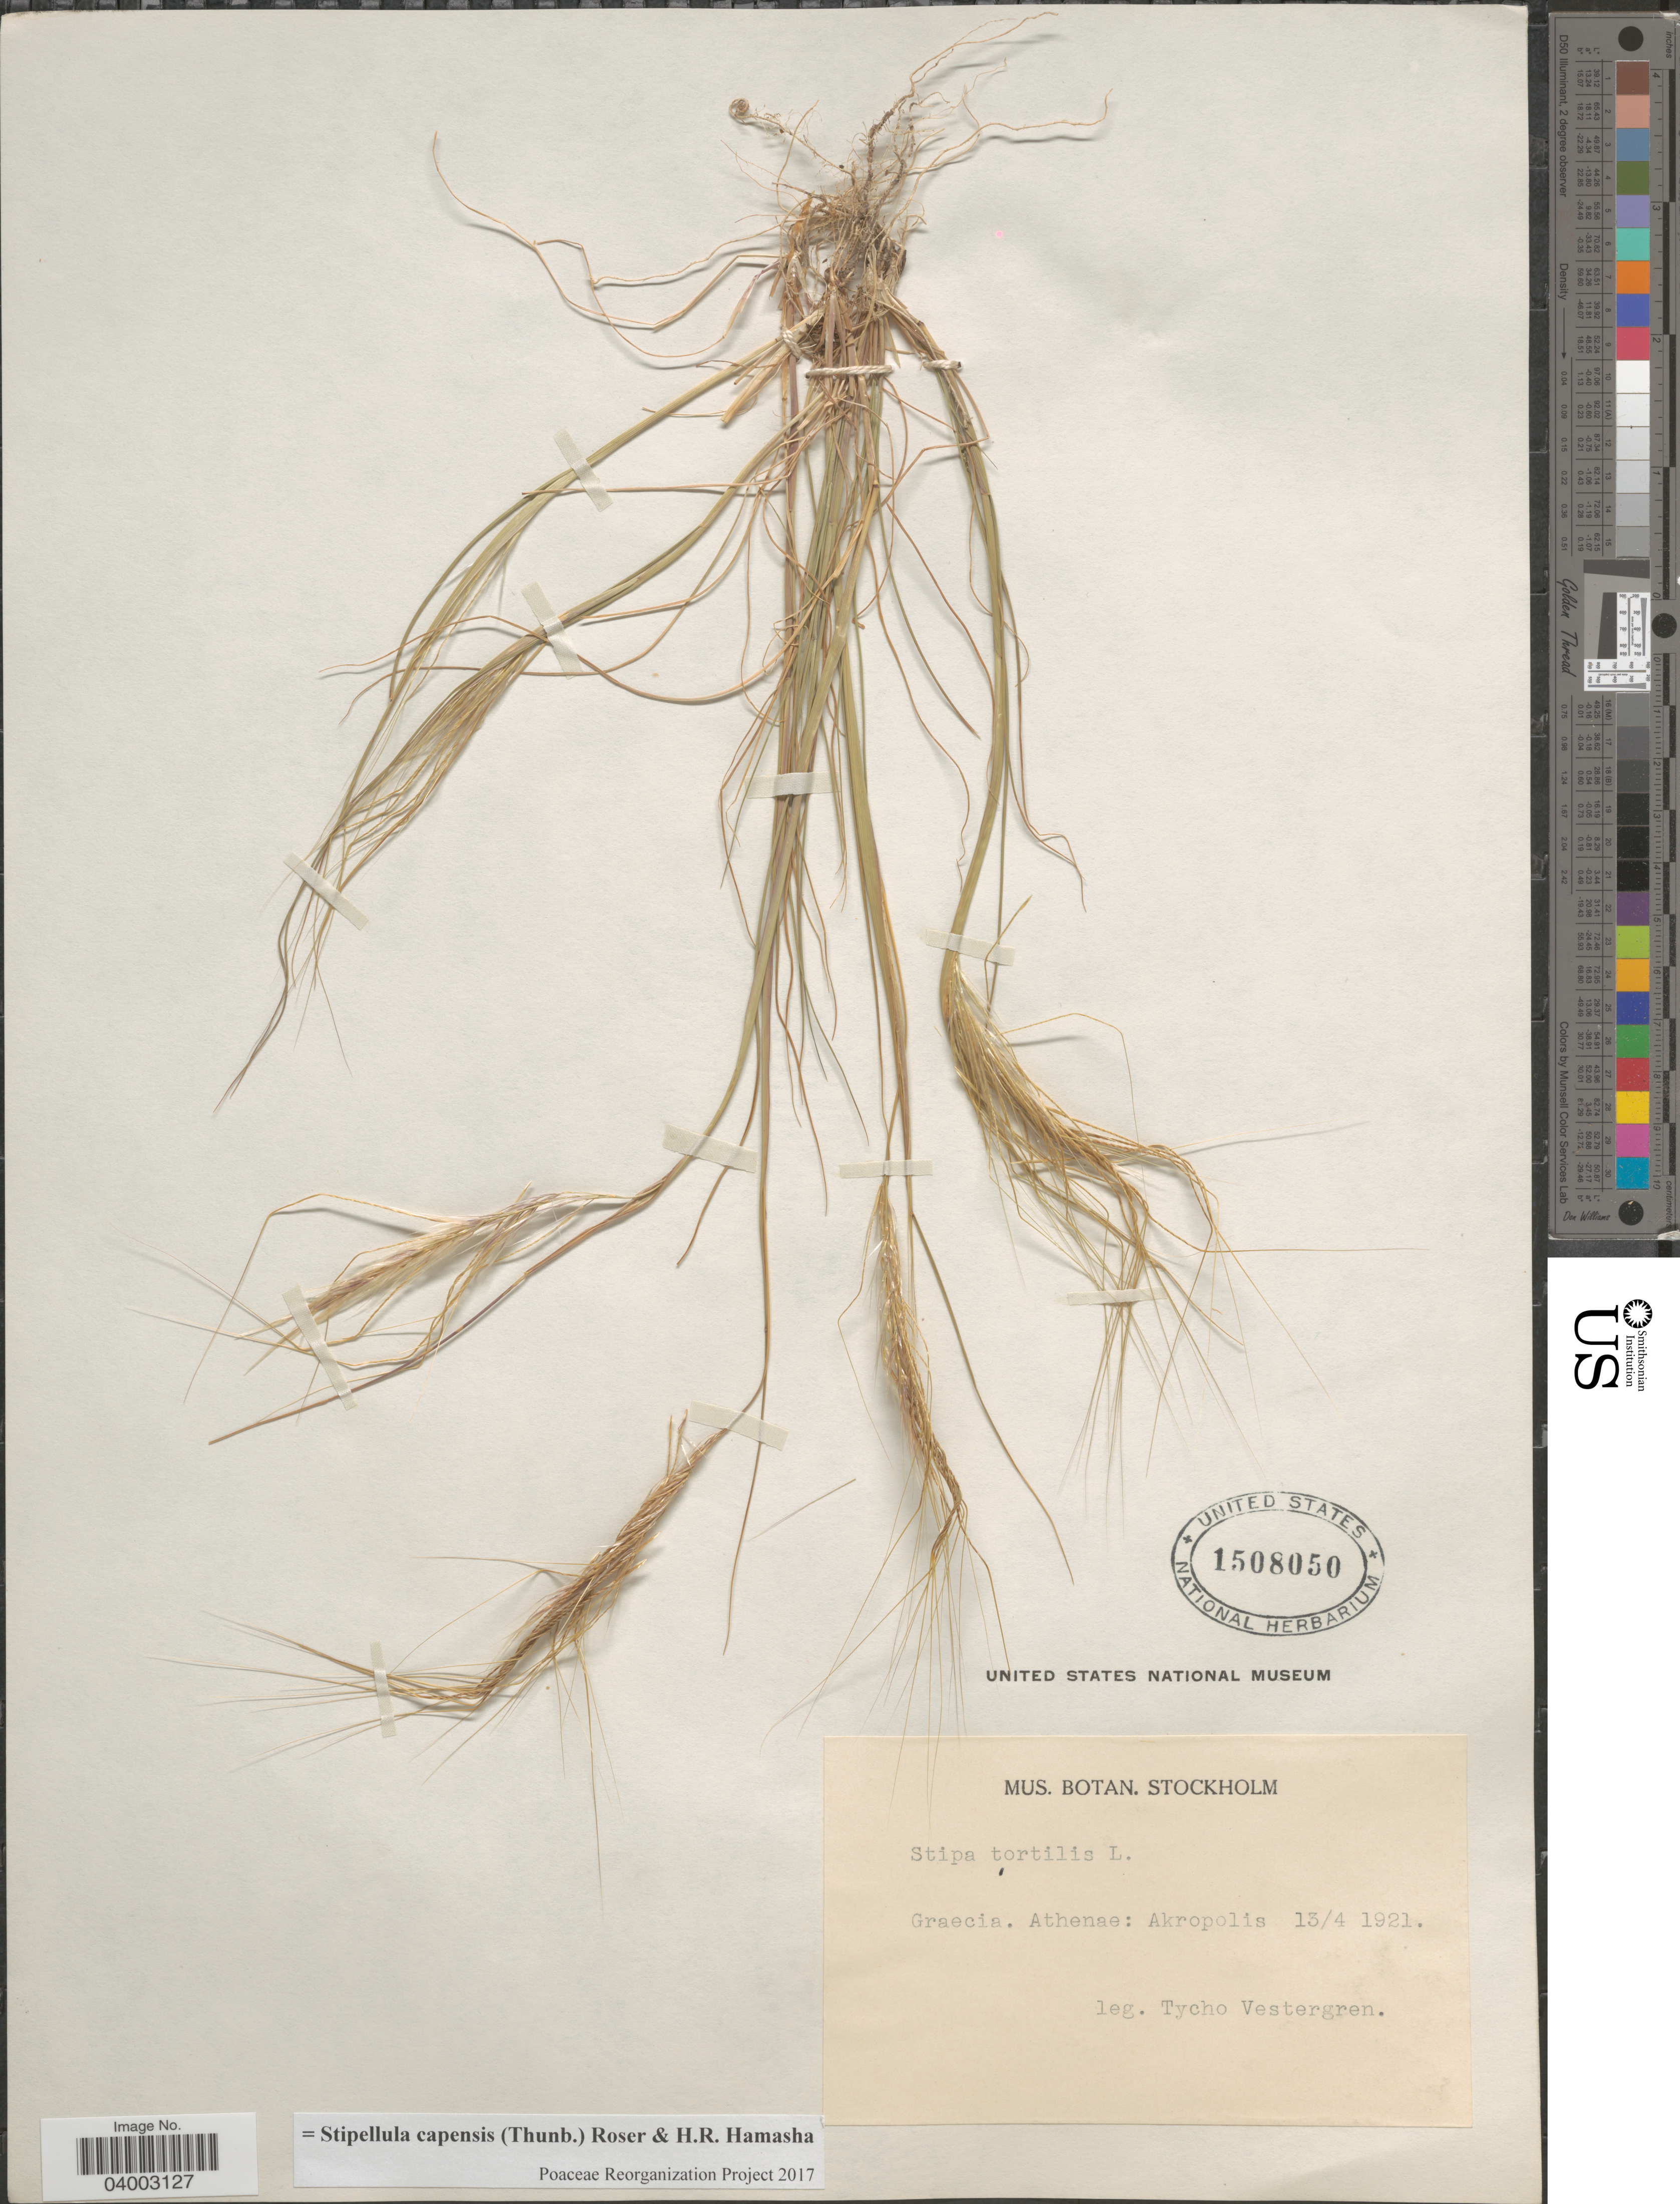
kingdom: Plantae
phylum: Tracheophyta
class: Liliopsida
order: Poales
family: Poaceae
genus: Stipellula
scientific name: Stipellula capensis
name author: (Thunb.) Röser & H. R. Hamasha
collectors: T. Vestergren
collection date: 1921-04-13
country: Greece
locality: Graecia. Athenae: Akropolis.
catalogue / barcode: US 1508050